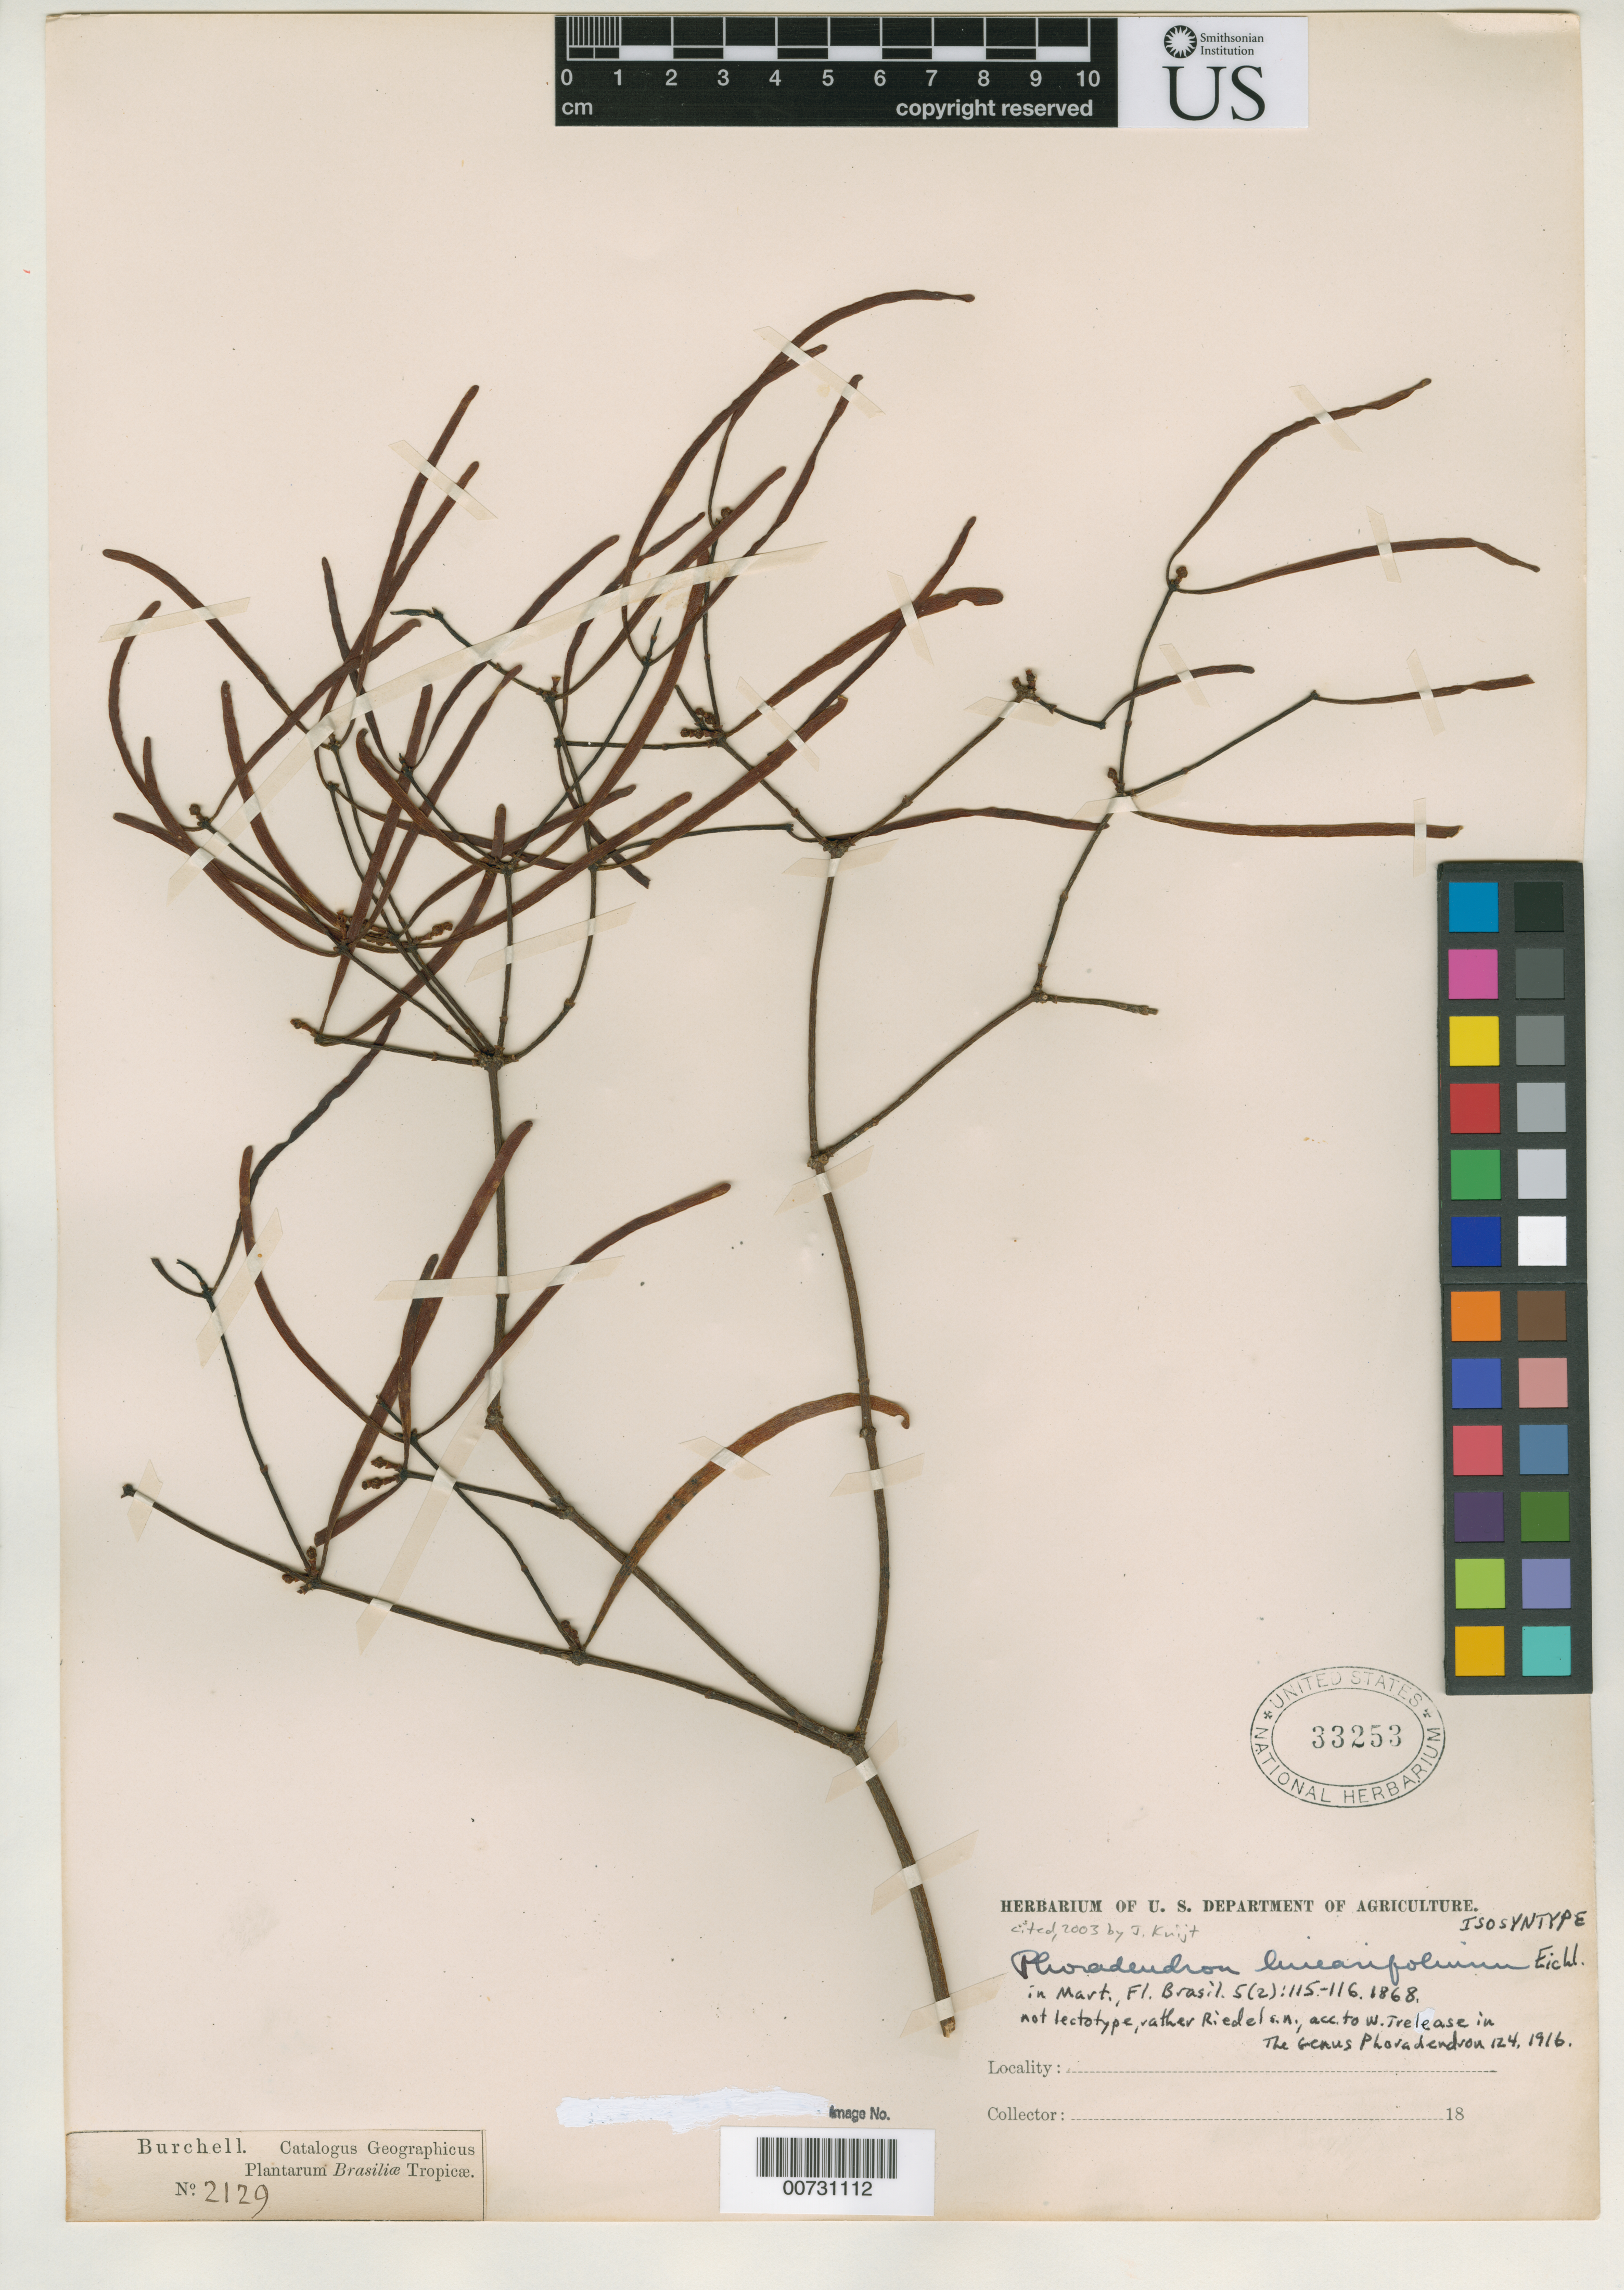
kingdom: Plantae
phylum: Tracheophyta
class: Magnoliopsida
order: Santalales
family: Viscaceae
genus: Phoradendron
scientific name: Phoradendron linearifolium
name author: Eichler in Mart.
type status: Isosyntype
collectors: W. J. Burchell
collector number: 2129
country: Brazil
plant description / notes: Cited 2003 by Kuijt, Syst. Bot. Monogr. 66; Lectotype is Riedel s.n. (Trelease 1916, Phoradendron: 124).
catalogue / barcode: US 33253